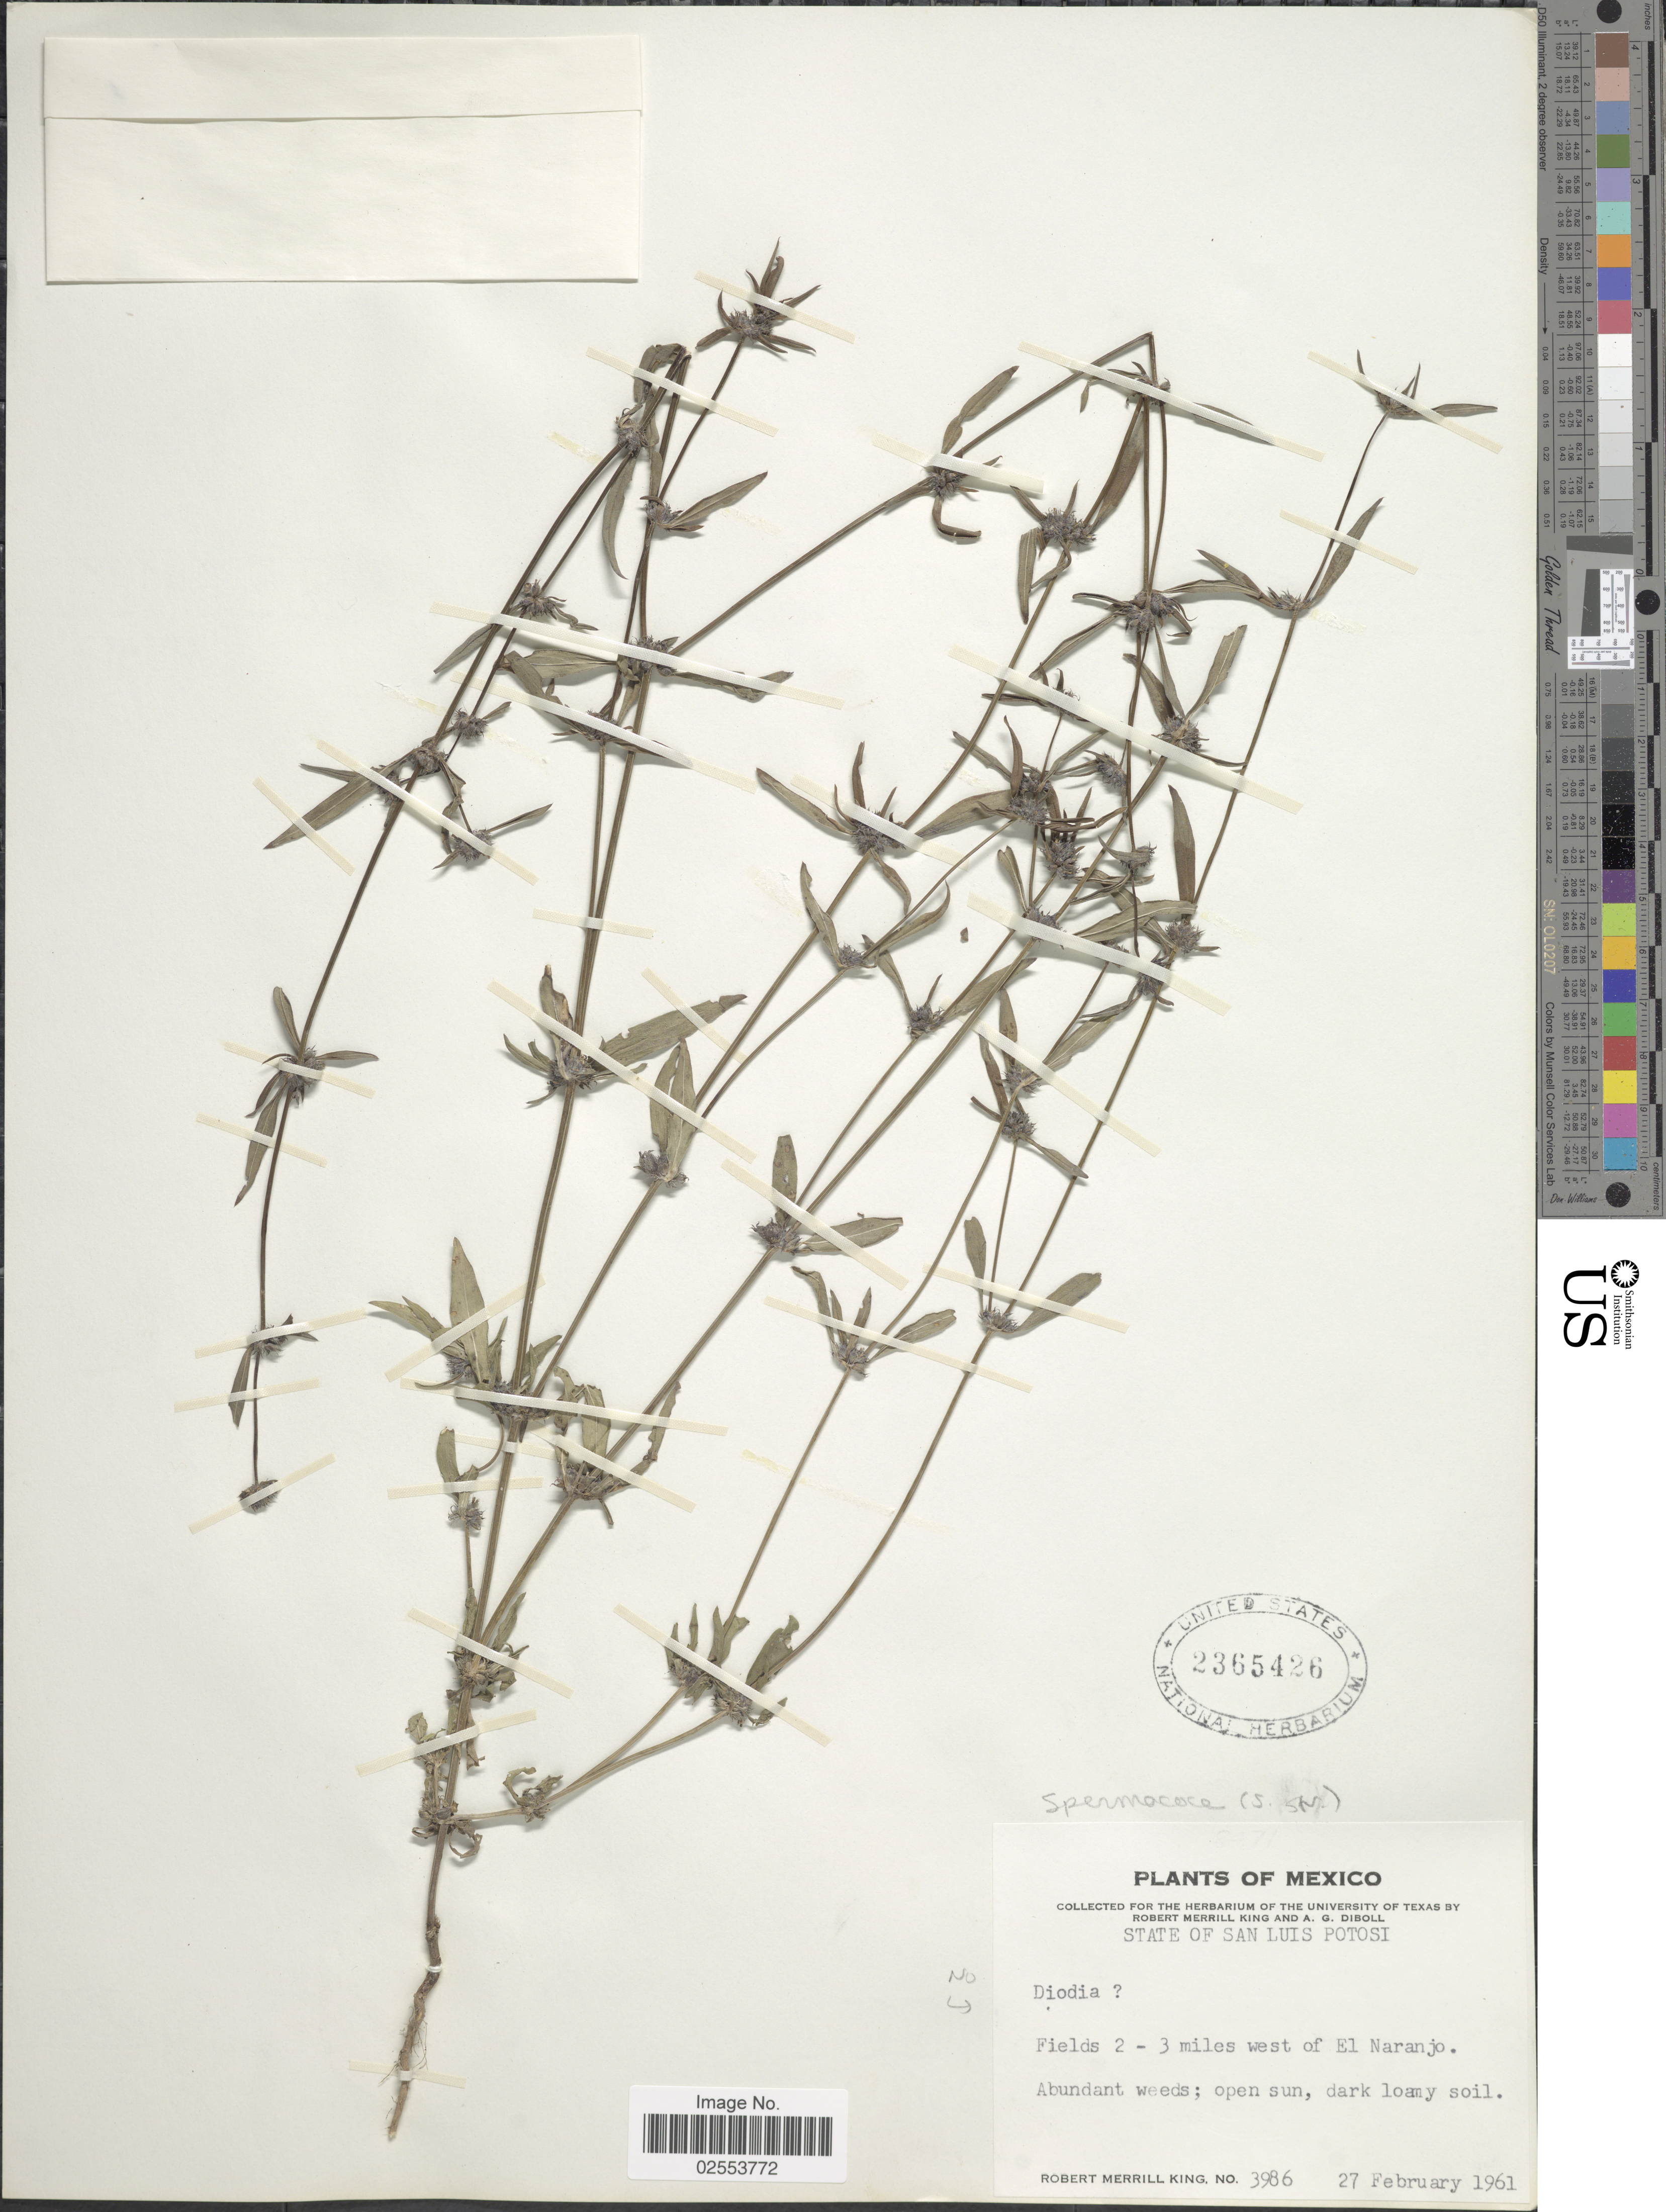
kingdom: Plantae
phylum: Tracheophyta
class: Magnoliopsida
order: Gentianales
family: Rubiaceae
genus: Spermacoce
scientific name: Spermacoce sp.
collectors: R. M. King & A. Diboll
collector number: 3986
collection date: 1961-02-27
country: Mexico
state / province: San Luis Potosí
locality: Fields 2-3 miles west of El Naranjo.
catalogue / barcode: US 2365426